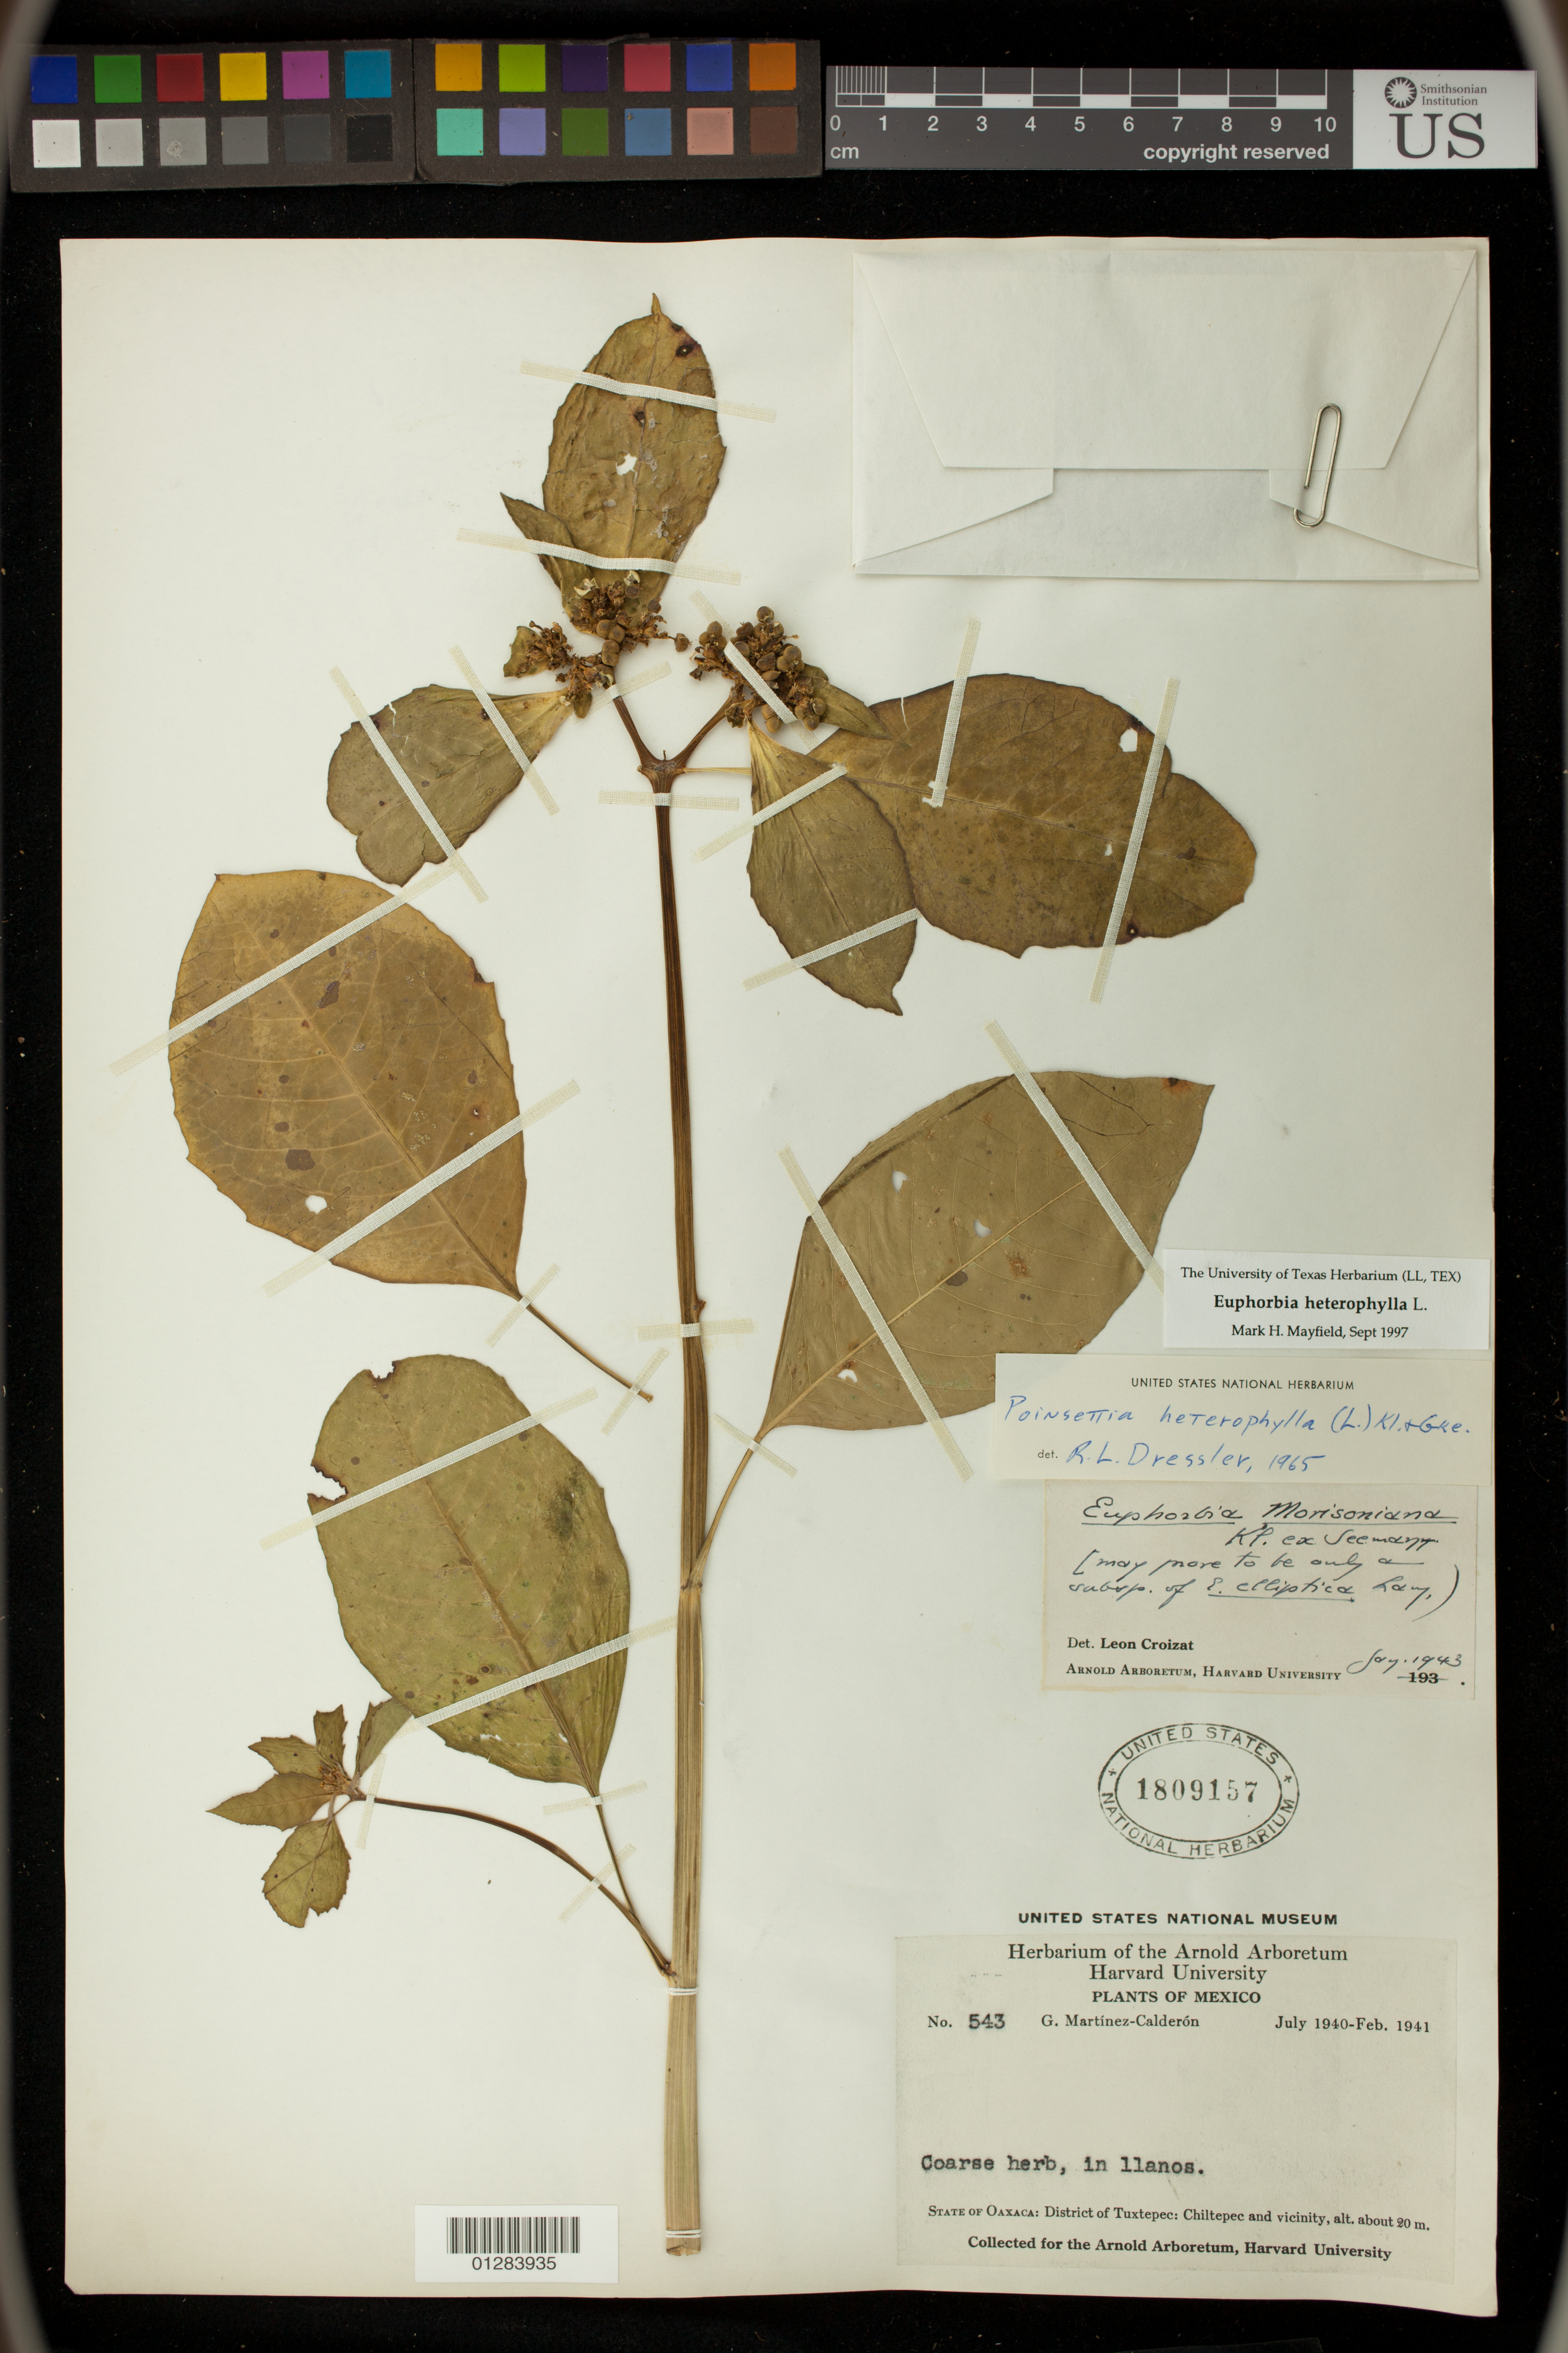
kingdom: Plantae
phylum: Tracheophyta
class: Magnoliopsida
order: Malpighiales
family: Euphorbiaceae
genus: Euphorbia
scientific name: Euphorbia heterophylla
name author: L.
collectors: G. Martínez Calderón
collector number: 543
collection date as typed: Jul 1940 to -- Feb 1941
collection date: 1940-07/1941-02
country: Mexico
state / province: Oaxaca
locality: District of Tuxtepec, Chiltepec and vicinity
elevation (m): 20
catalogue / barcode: US 1809157